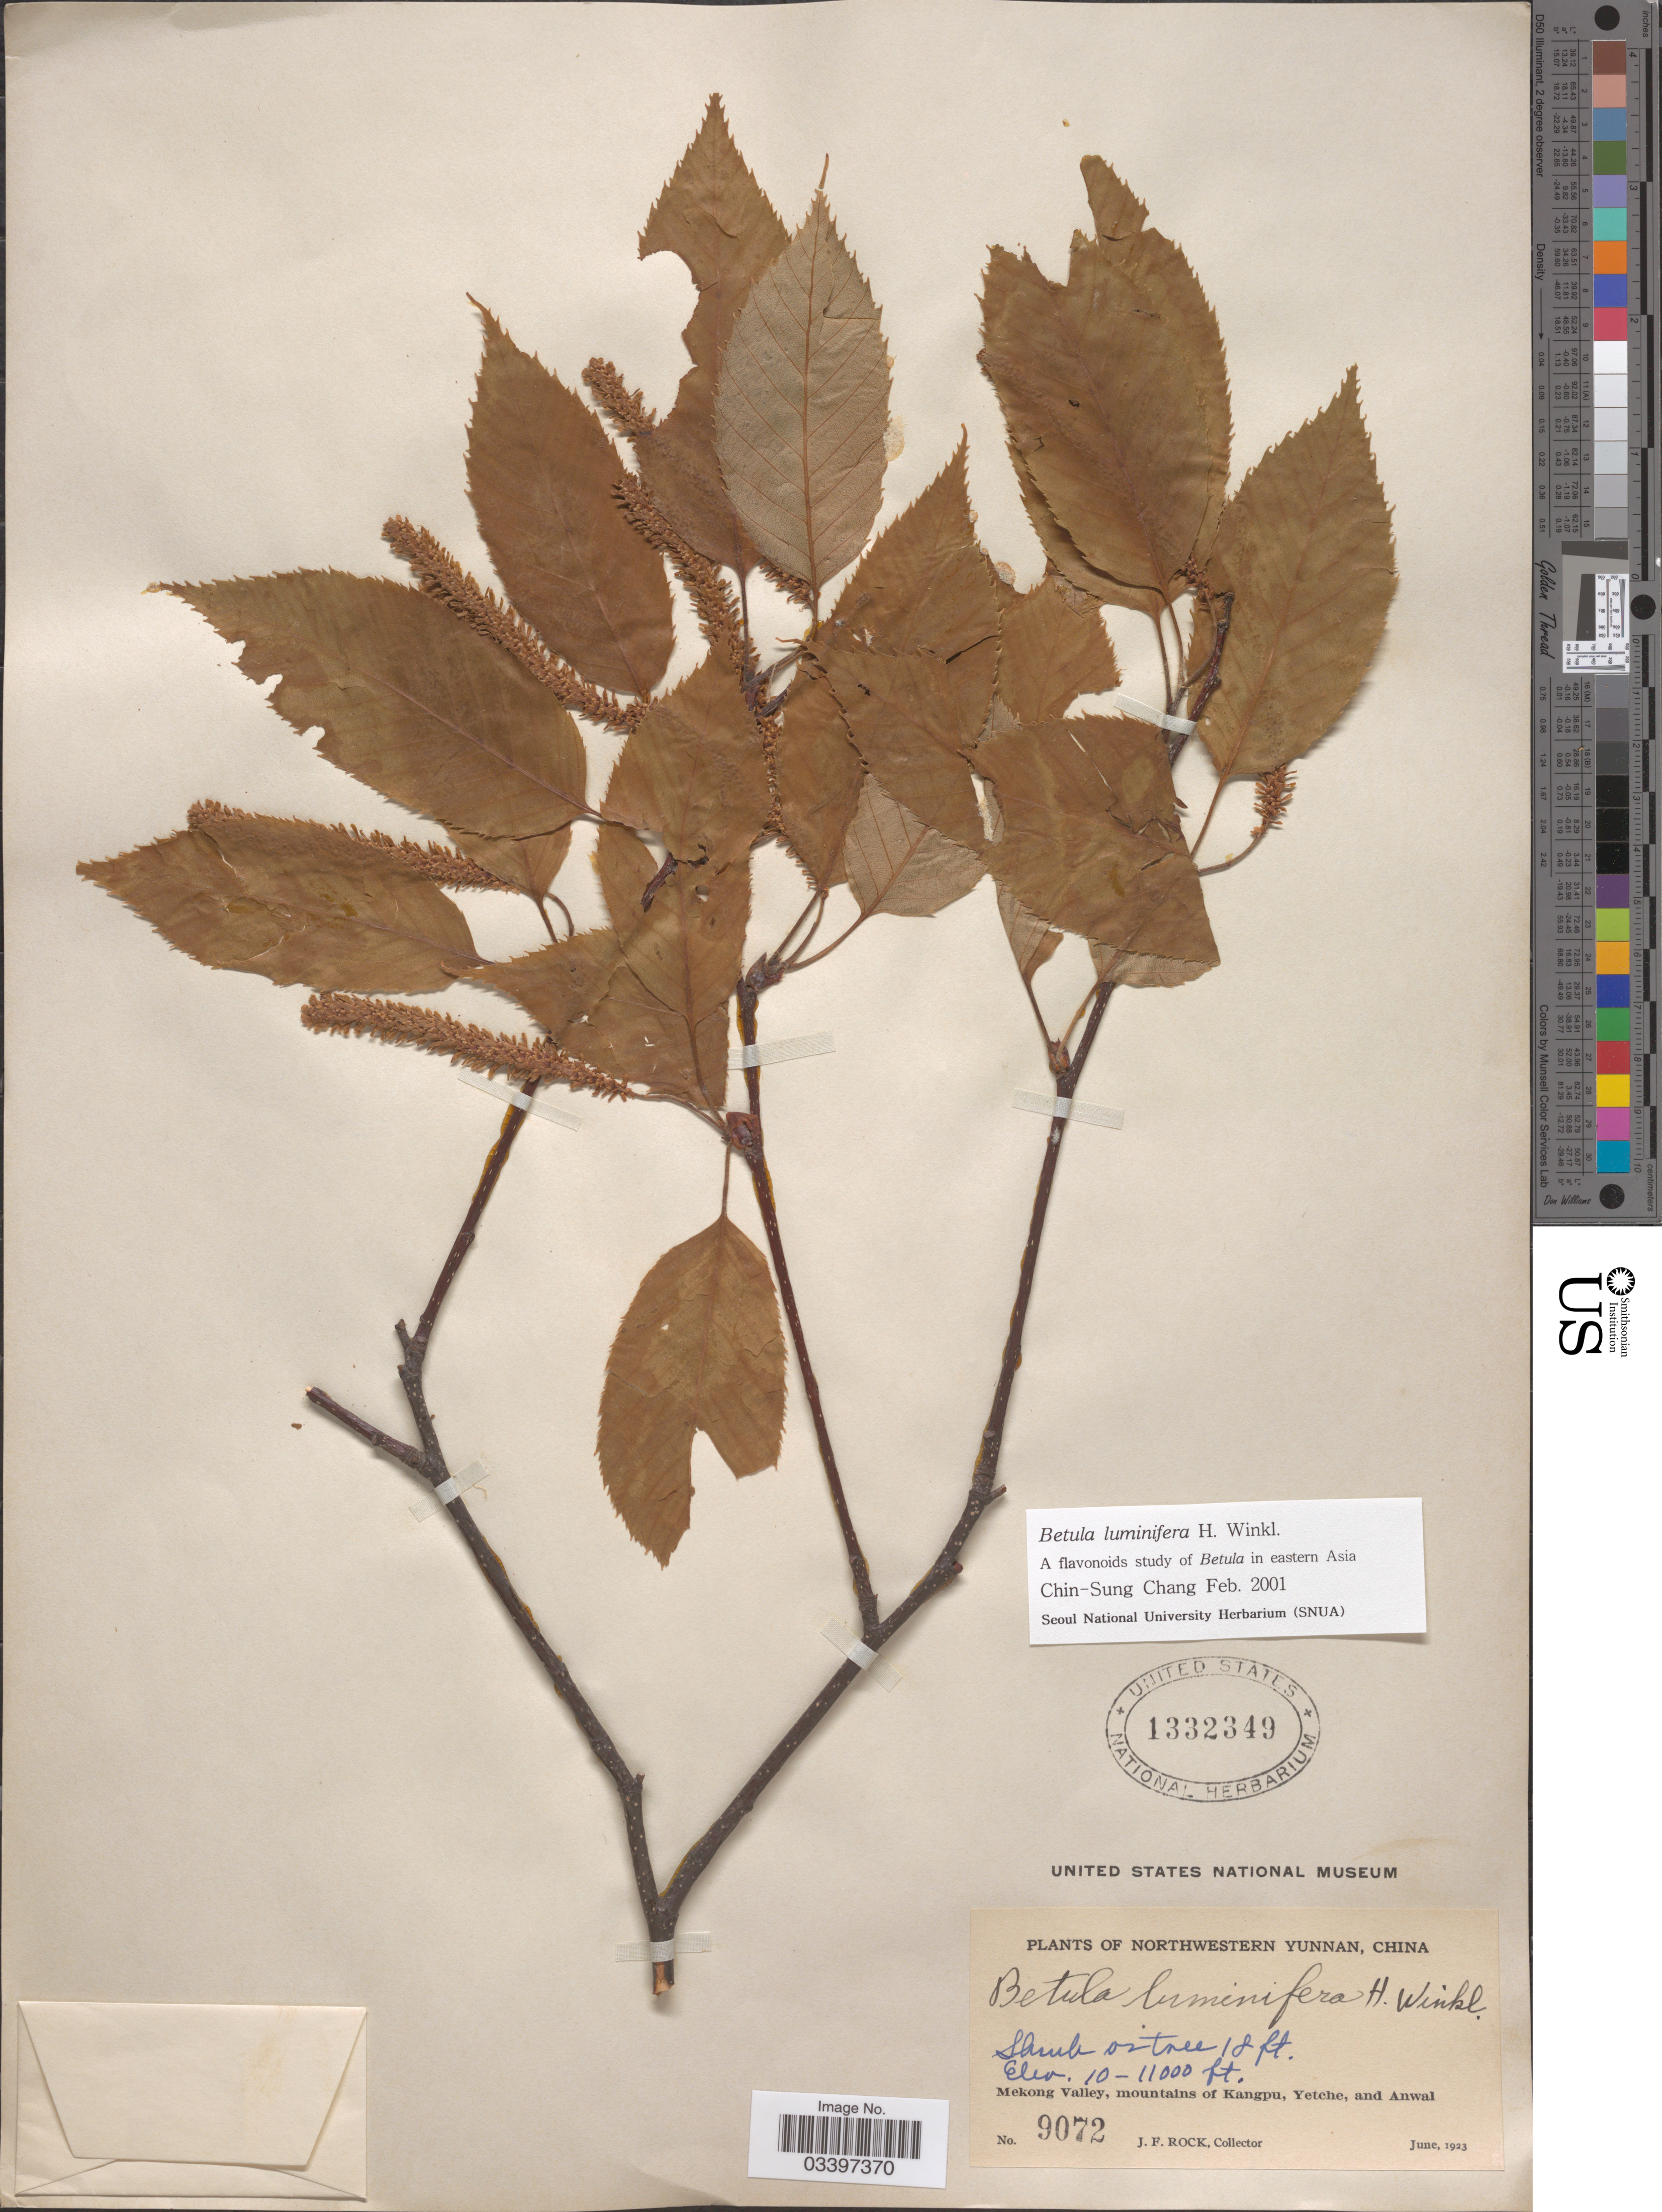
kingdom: Plantae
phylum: Tracheophyta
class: Magnoliopsida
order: Fagales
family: Betulaceae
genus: Betula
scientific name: Betula luminifera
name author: H.J.P. Winkl.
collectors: J. Rock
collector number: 9072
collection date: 1923-06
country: China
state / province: Yunnan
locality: Northwestern Yunnan. Mekong Valley, mountains of Kangpu, Yetche, and Anwal.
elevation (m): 3048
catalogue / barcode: US 1332349